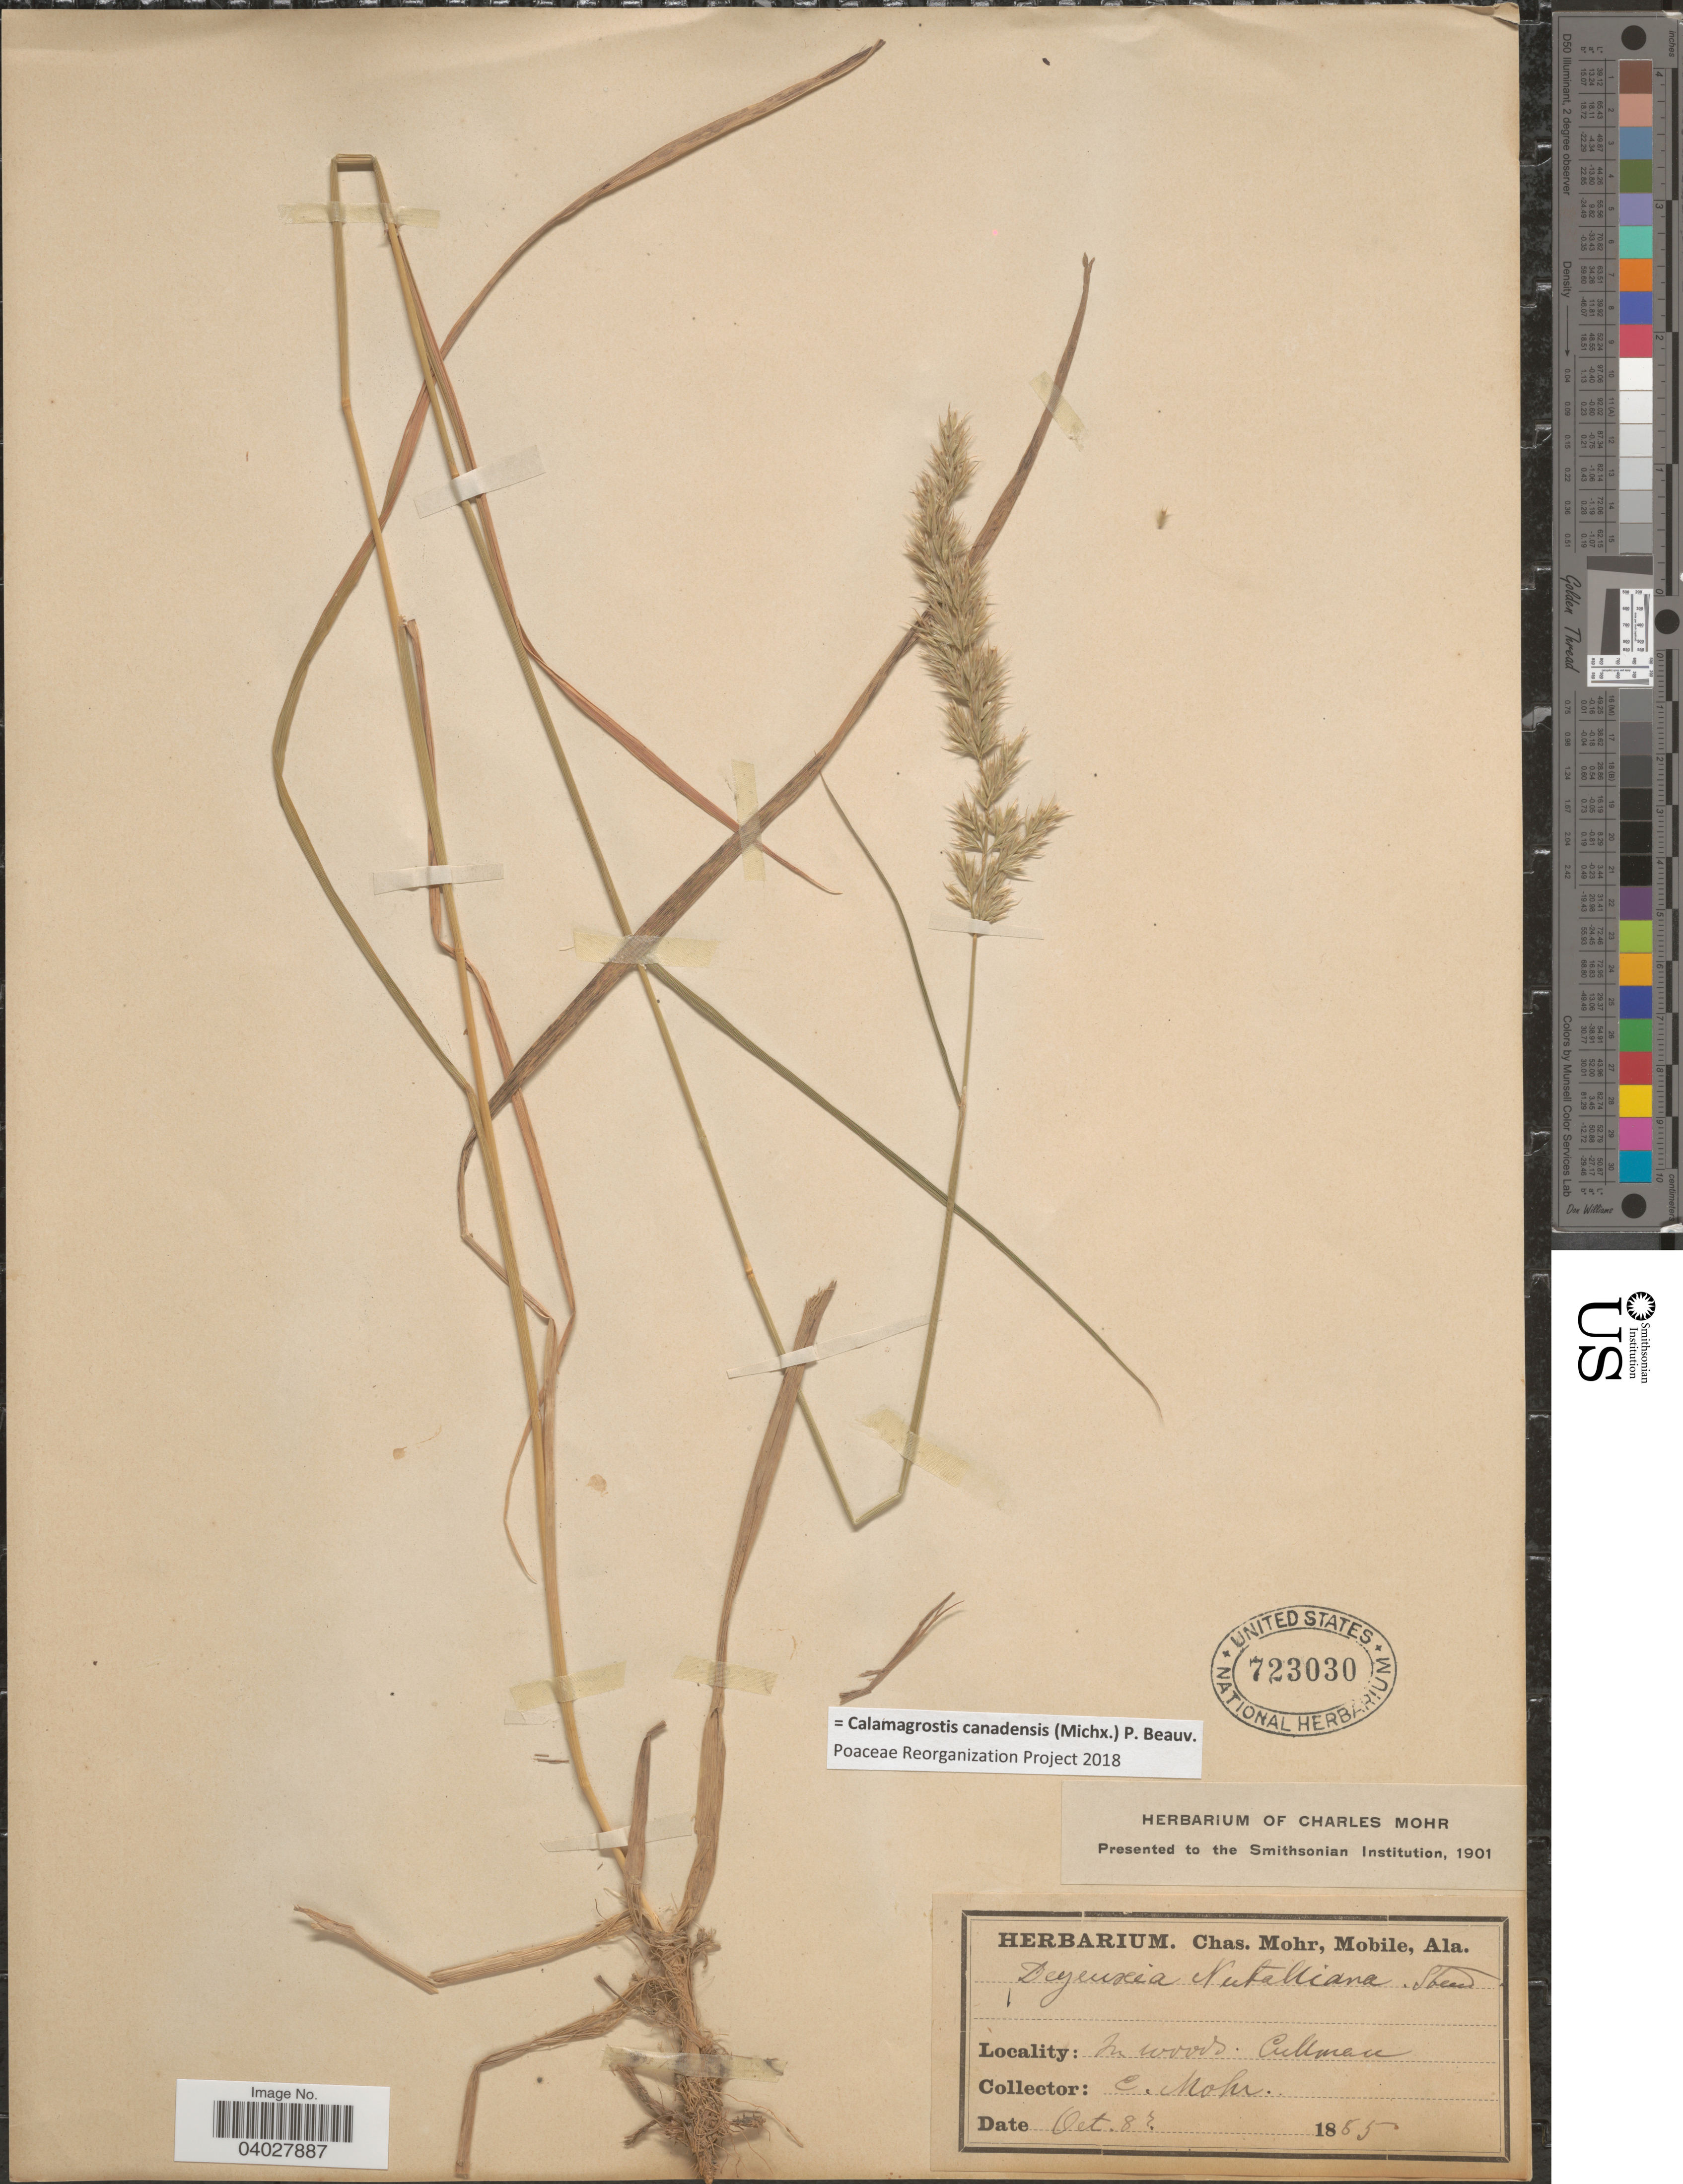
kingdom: Plantae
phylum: Tracheophyta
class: Liliopsida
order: Poales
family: Poaceae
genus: Calamagrostis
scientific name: Calamagrostis canadensis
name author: (Michx.) P. Beauv.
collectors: C. T. Mohr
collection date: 1885-10-08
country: United States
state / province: Alabama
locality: In woods. Cullman.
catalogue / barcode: US 723030